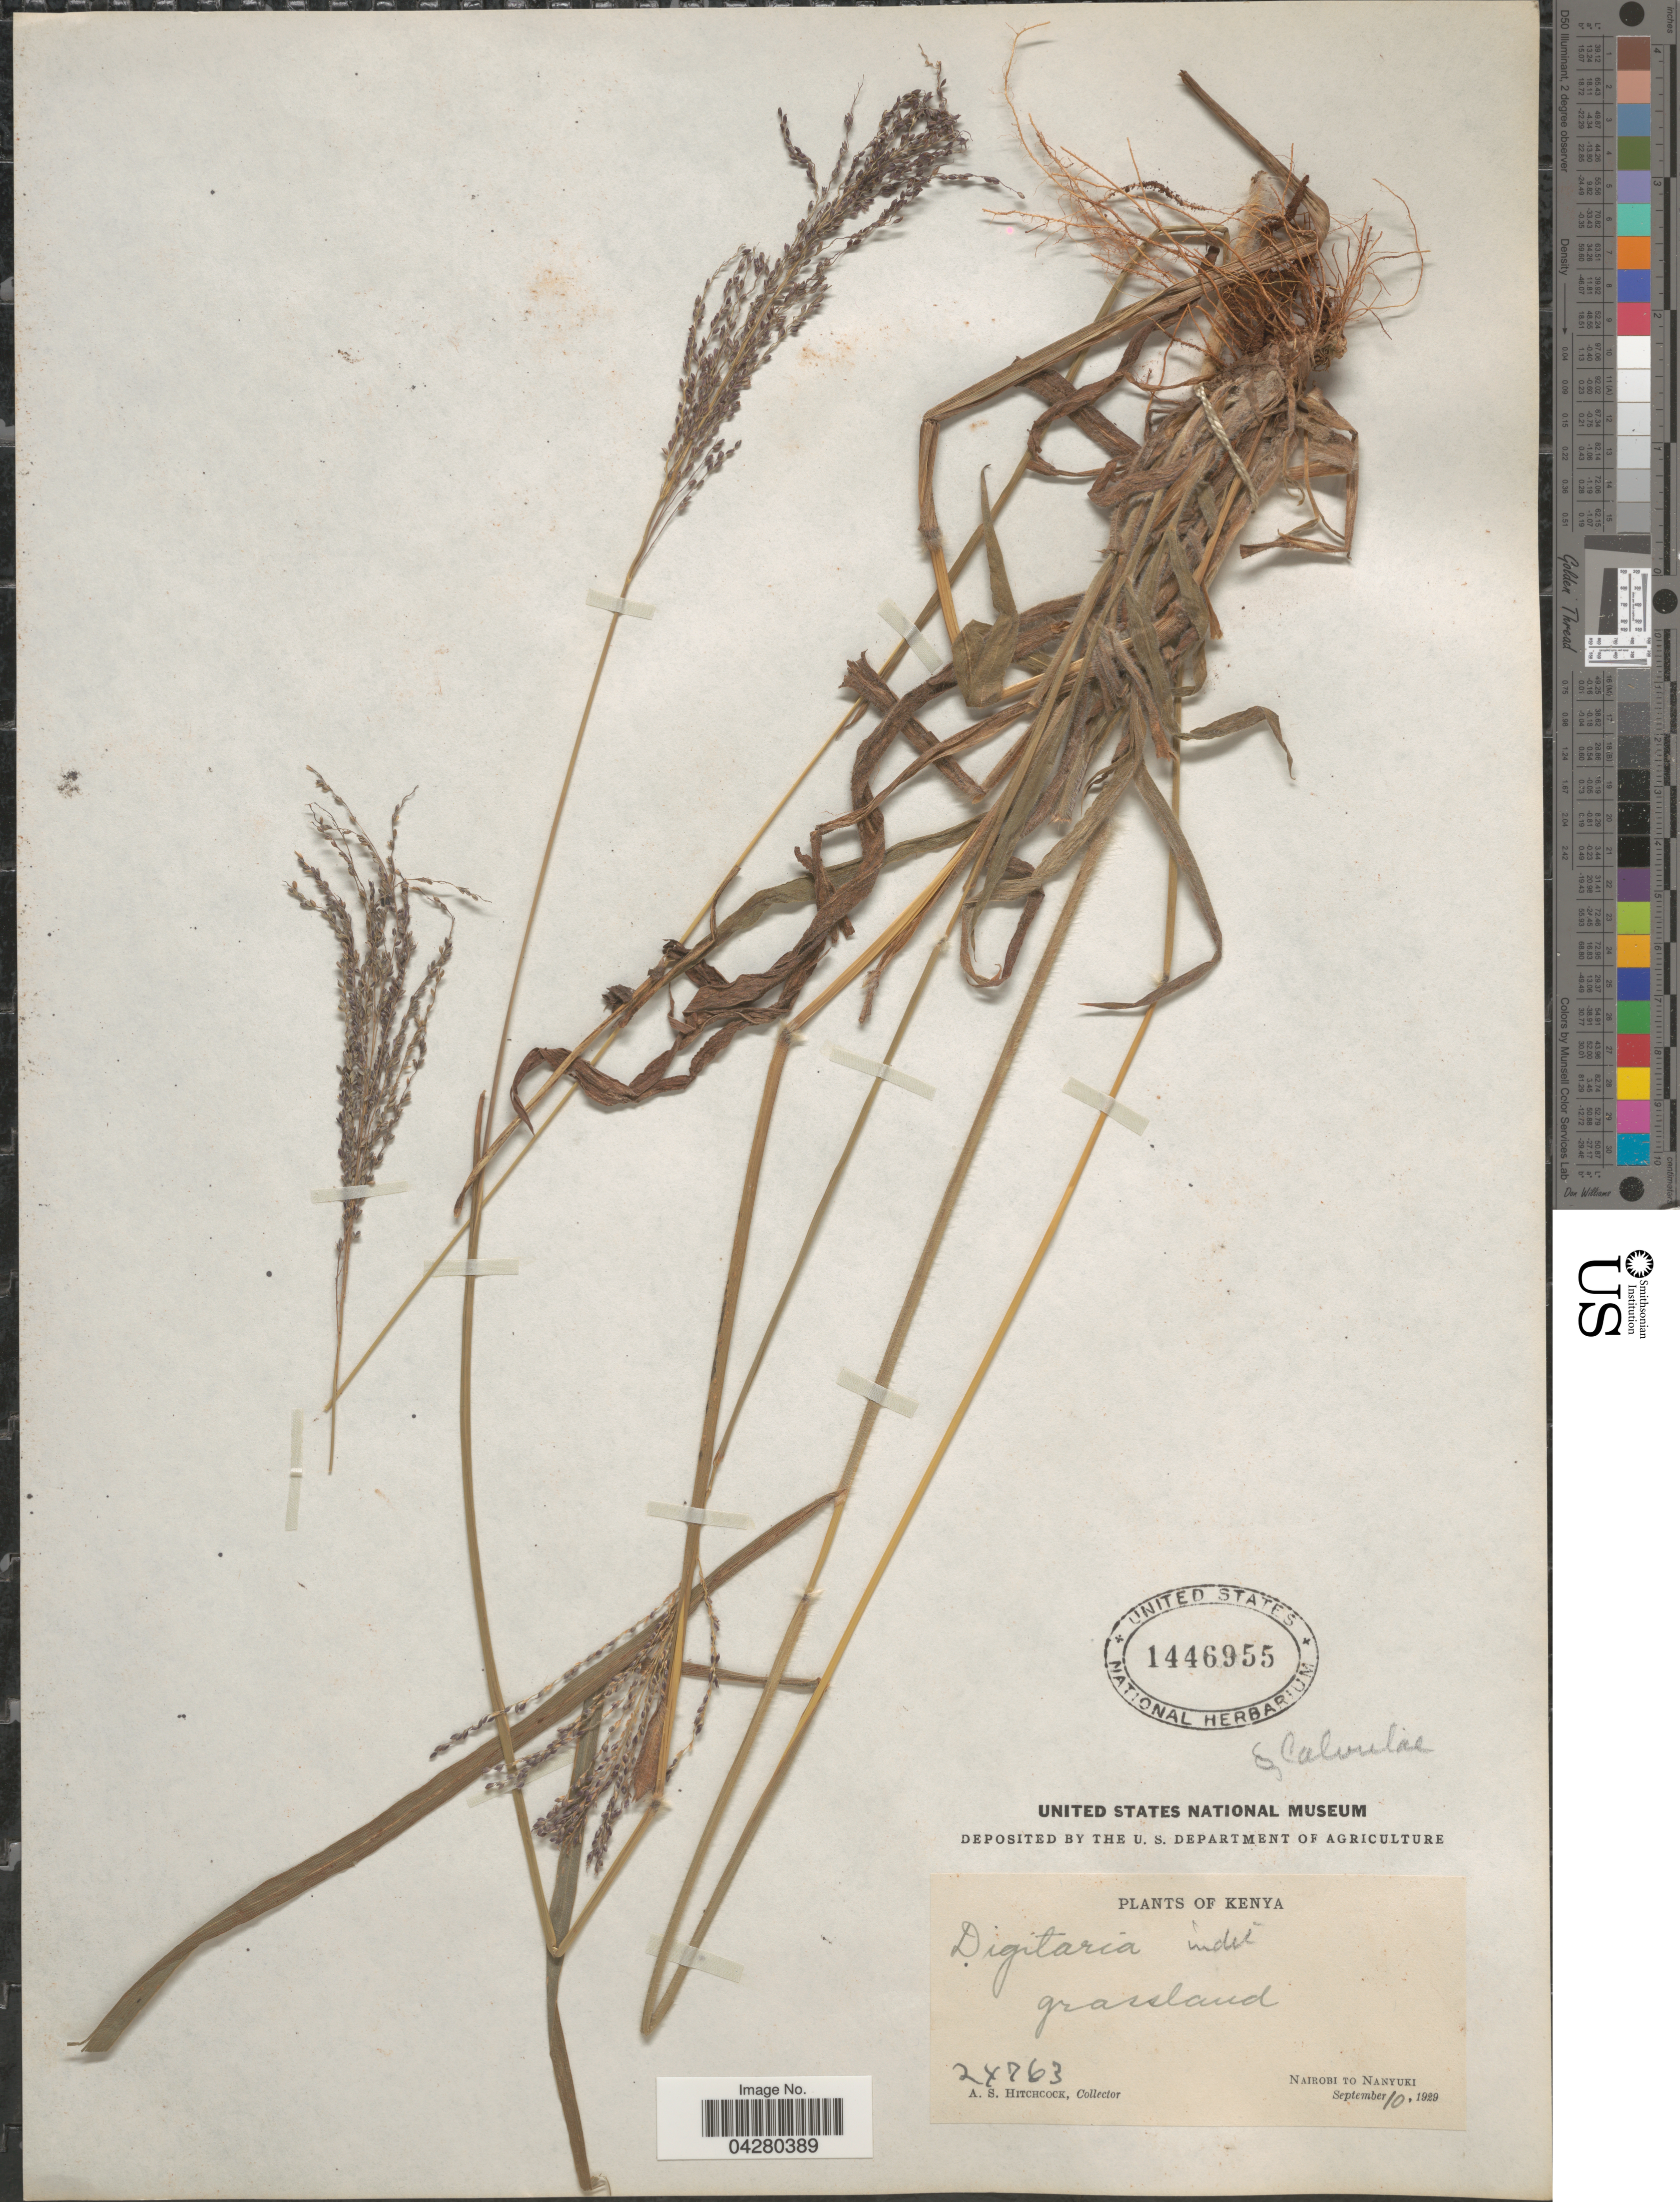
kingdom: Plantae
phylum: Tracheophyta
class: Liliopsida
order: Poales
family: Poaceae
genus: Digitaria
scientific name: Digitaria gazensis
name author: Rendle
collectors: A. S. Hitchcock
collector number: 24763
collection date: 1929-09-10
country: Kenya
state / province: Nairobi Area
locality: Grassland. Nairobi to Nanyuki.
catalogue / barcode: US 1446955